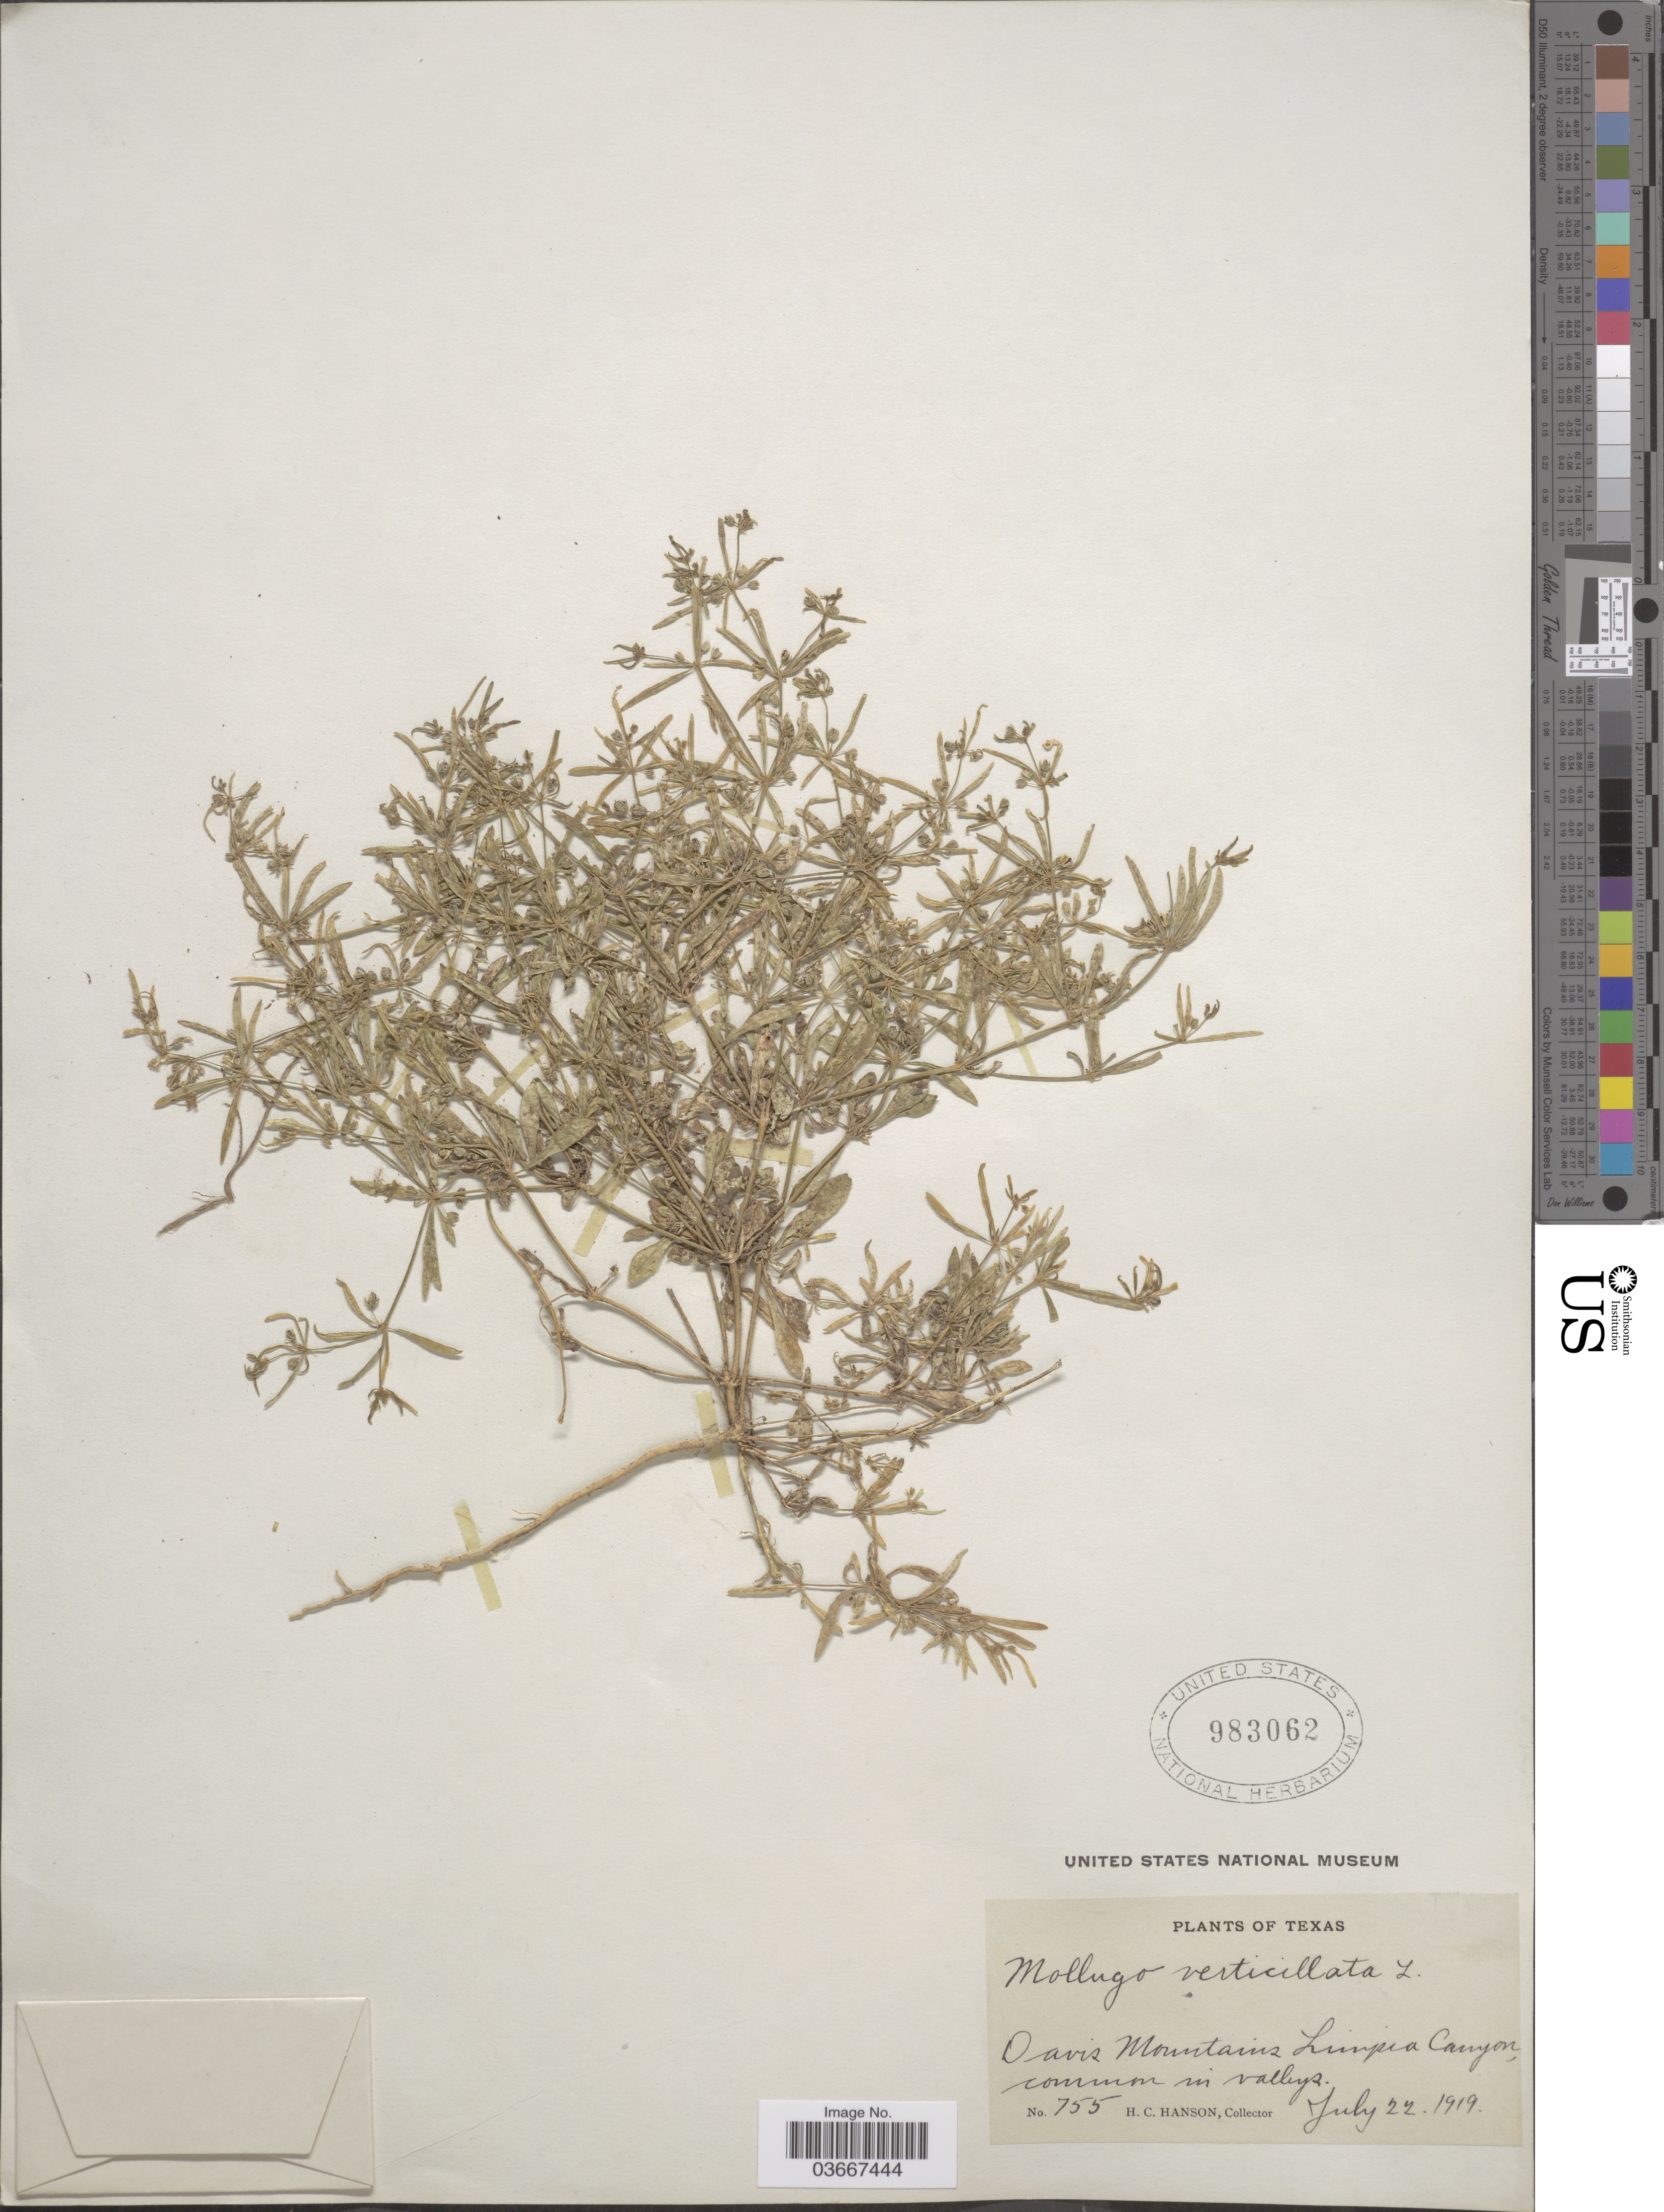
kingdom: Plantae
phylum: Tracheophyta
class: Magnoliopsida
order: Caryophyllales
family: Molluginaceae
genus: Mollugo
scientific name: Mollugo verticillata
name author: L.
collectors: H. Hanson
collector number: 755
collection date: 1919-07-22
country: United States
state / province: Texas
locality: Davis Mountains Limpia Canyon, common in valleys.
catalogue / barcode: US 983062